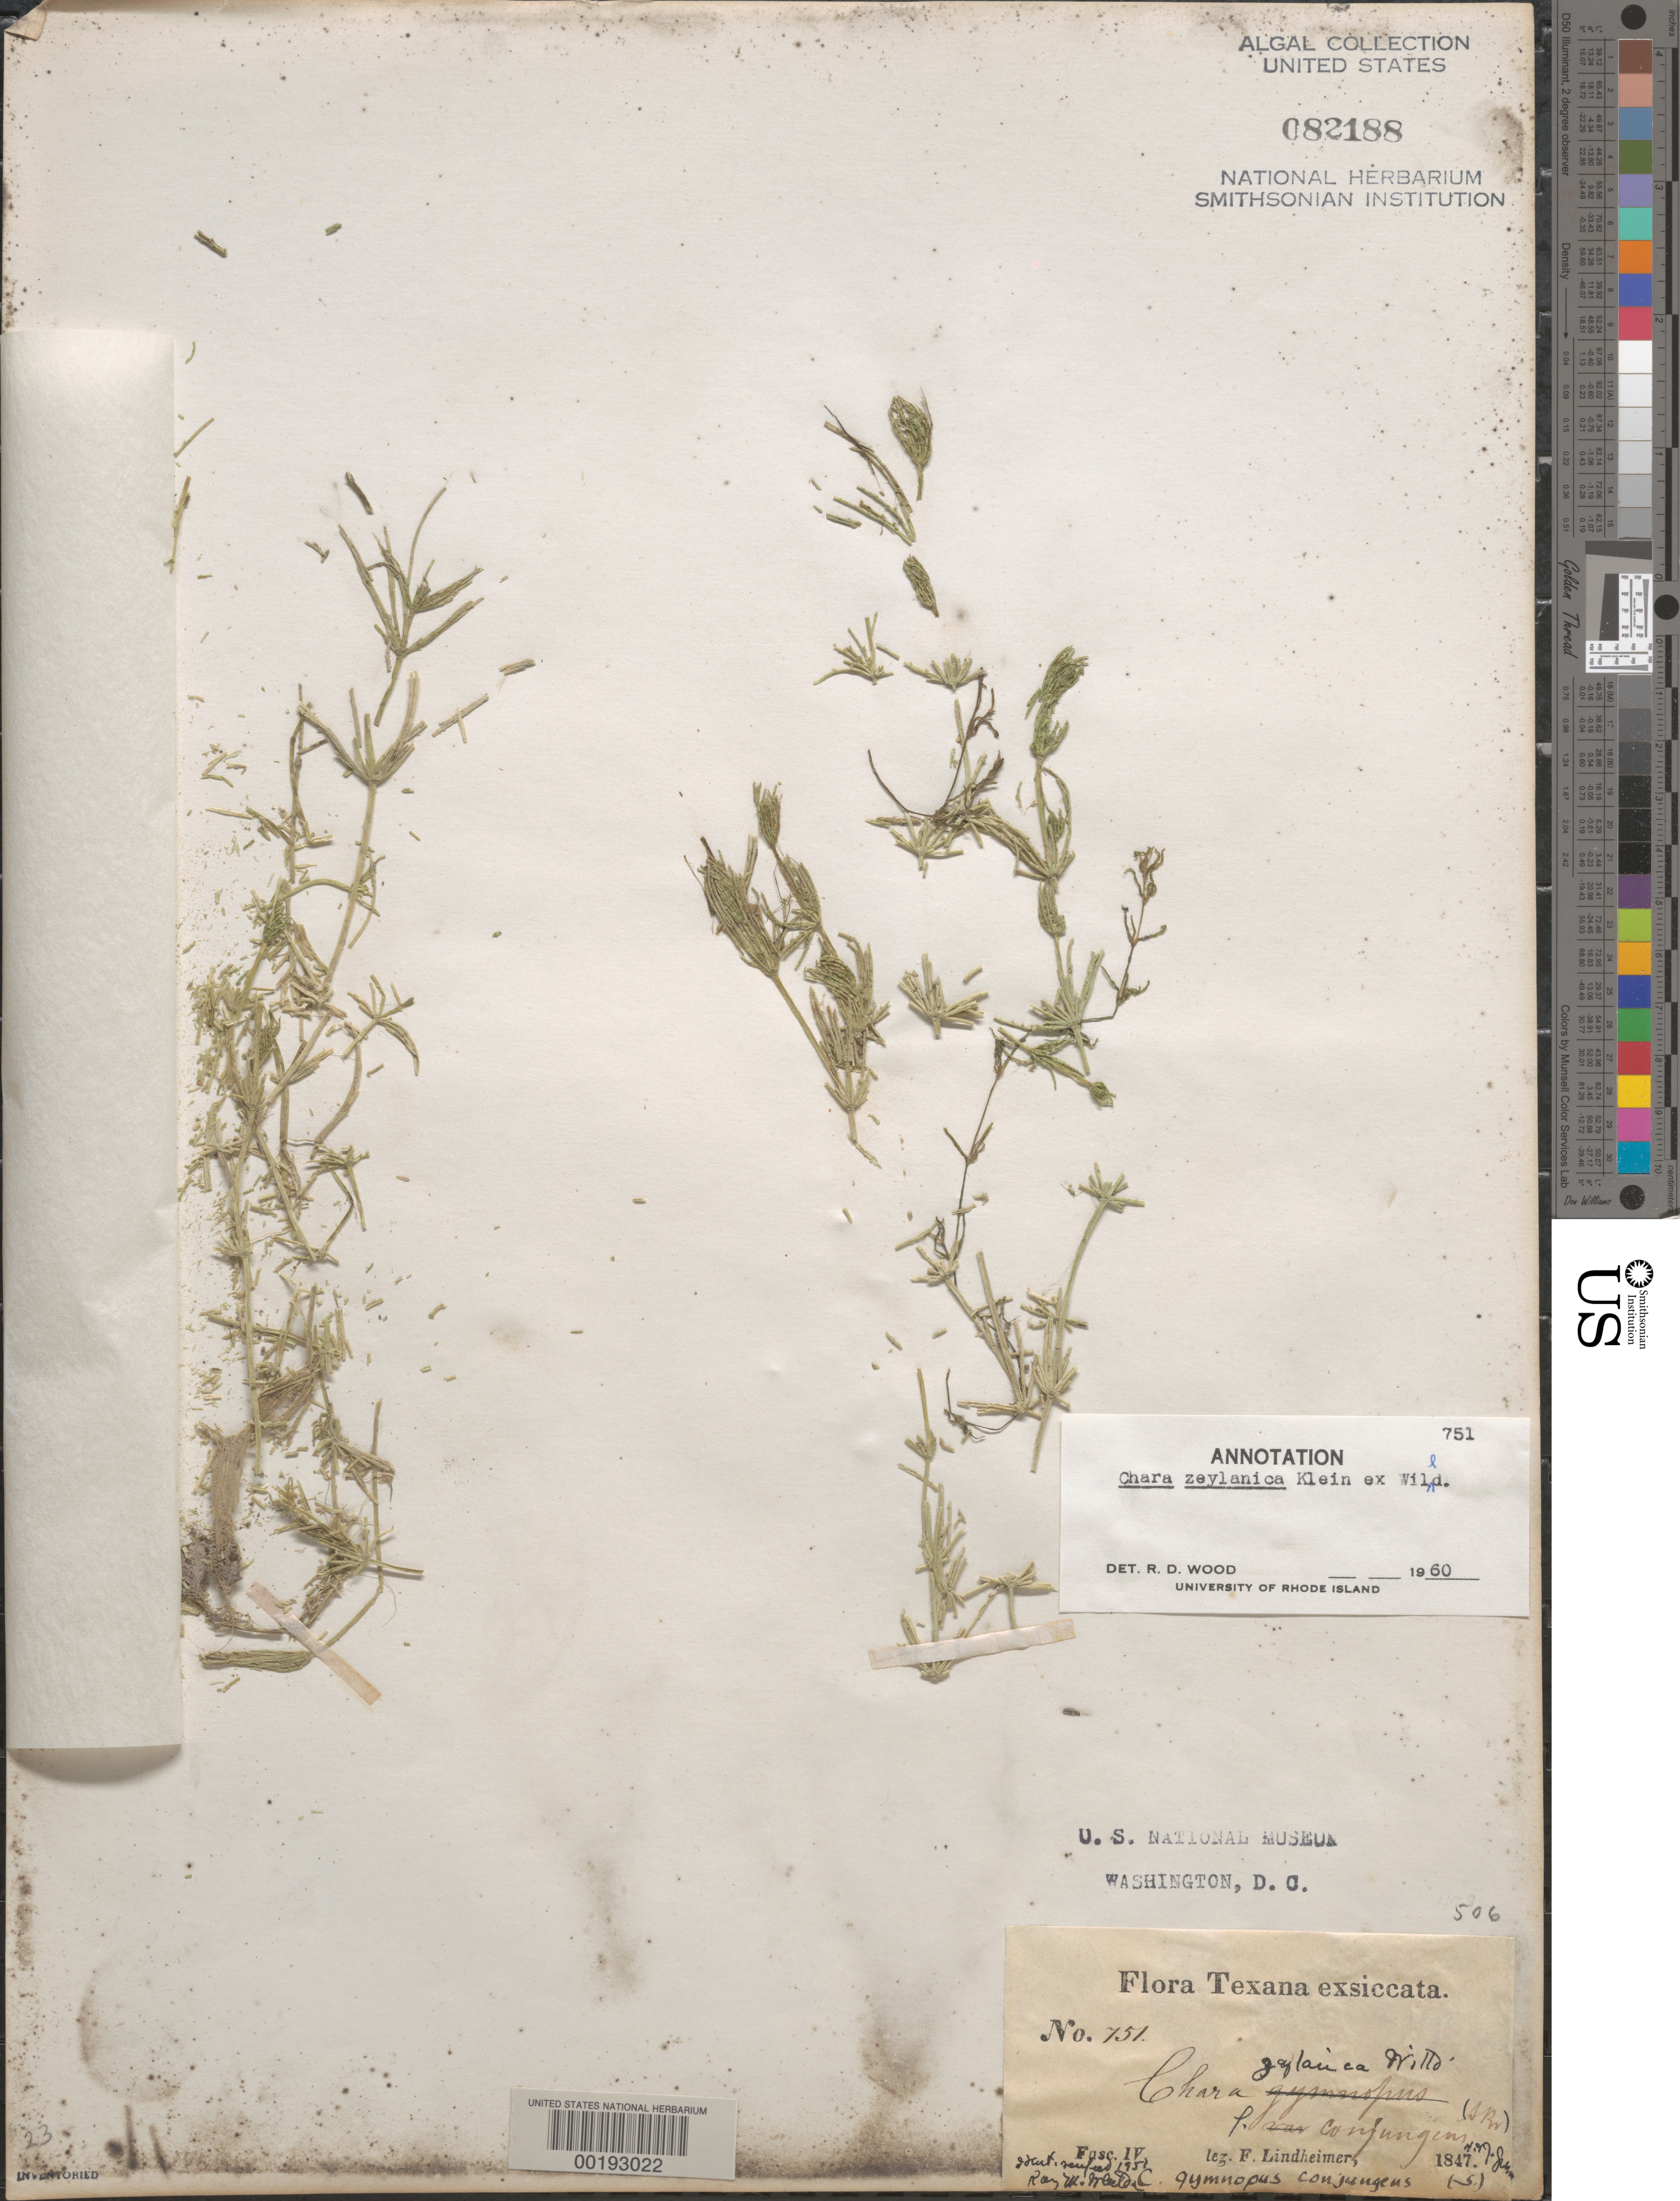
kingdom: Plantae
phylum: Charophyta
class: Charophyceae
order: Charales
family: Characeae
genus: Chara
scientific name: Chara zeylanica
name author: J.G. Klein ex Willd.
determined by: Wood, R. D.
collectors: F. J. Lindheimer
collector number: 751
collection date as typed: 1847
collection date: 1847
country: United States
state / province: Texas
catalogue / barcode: US 82188